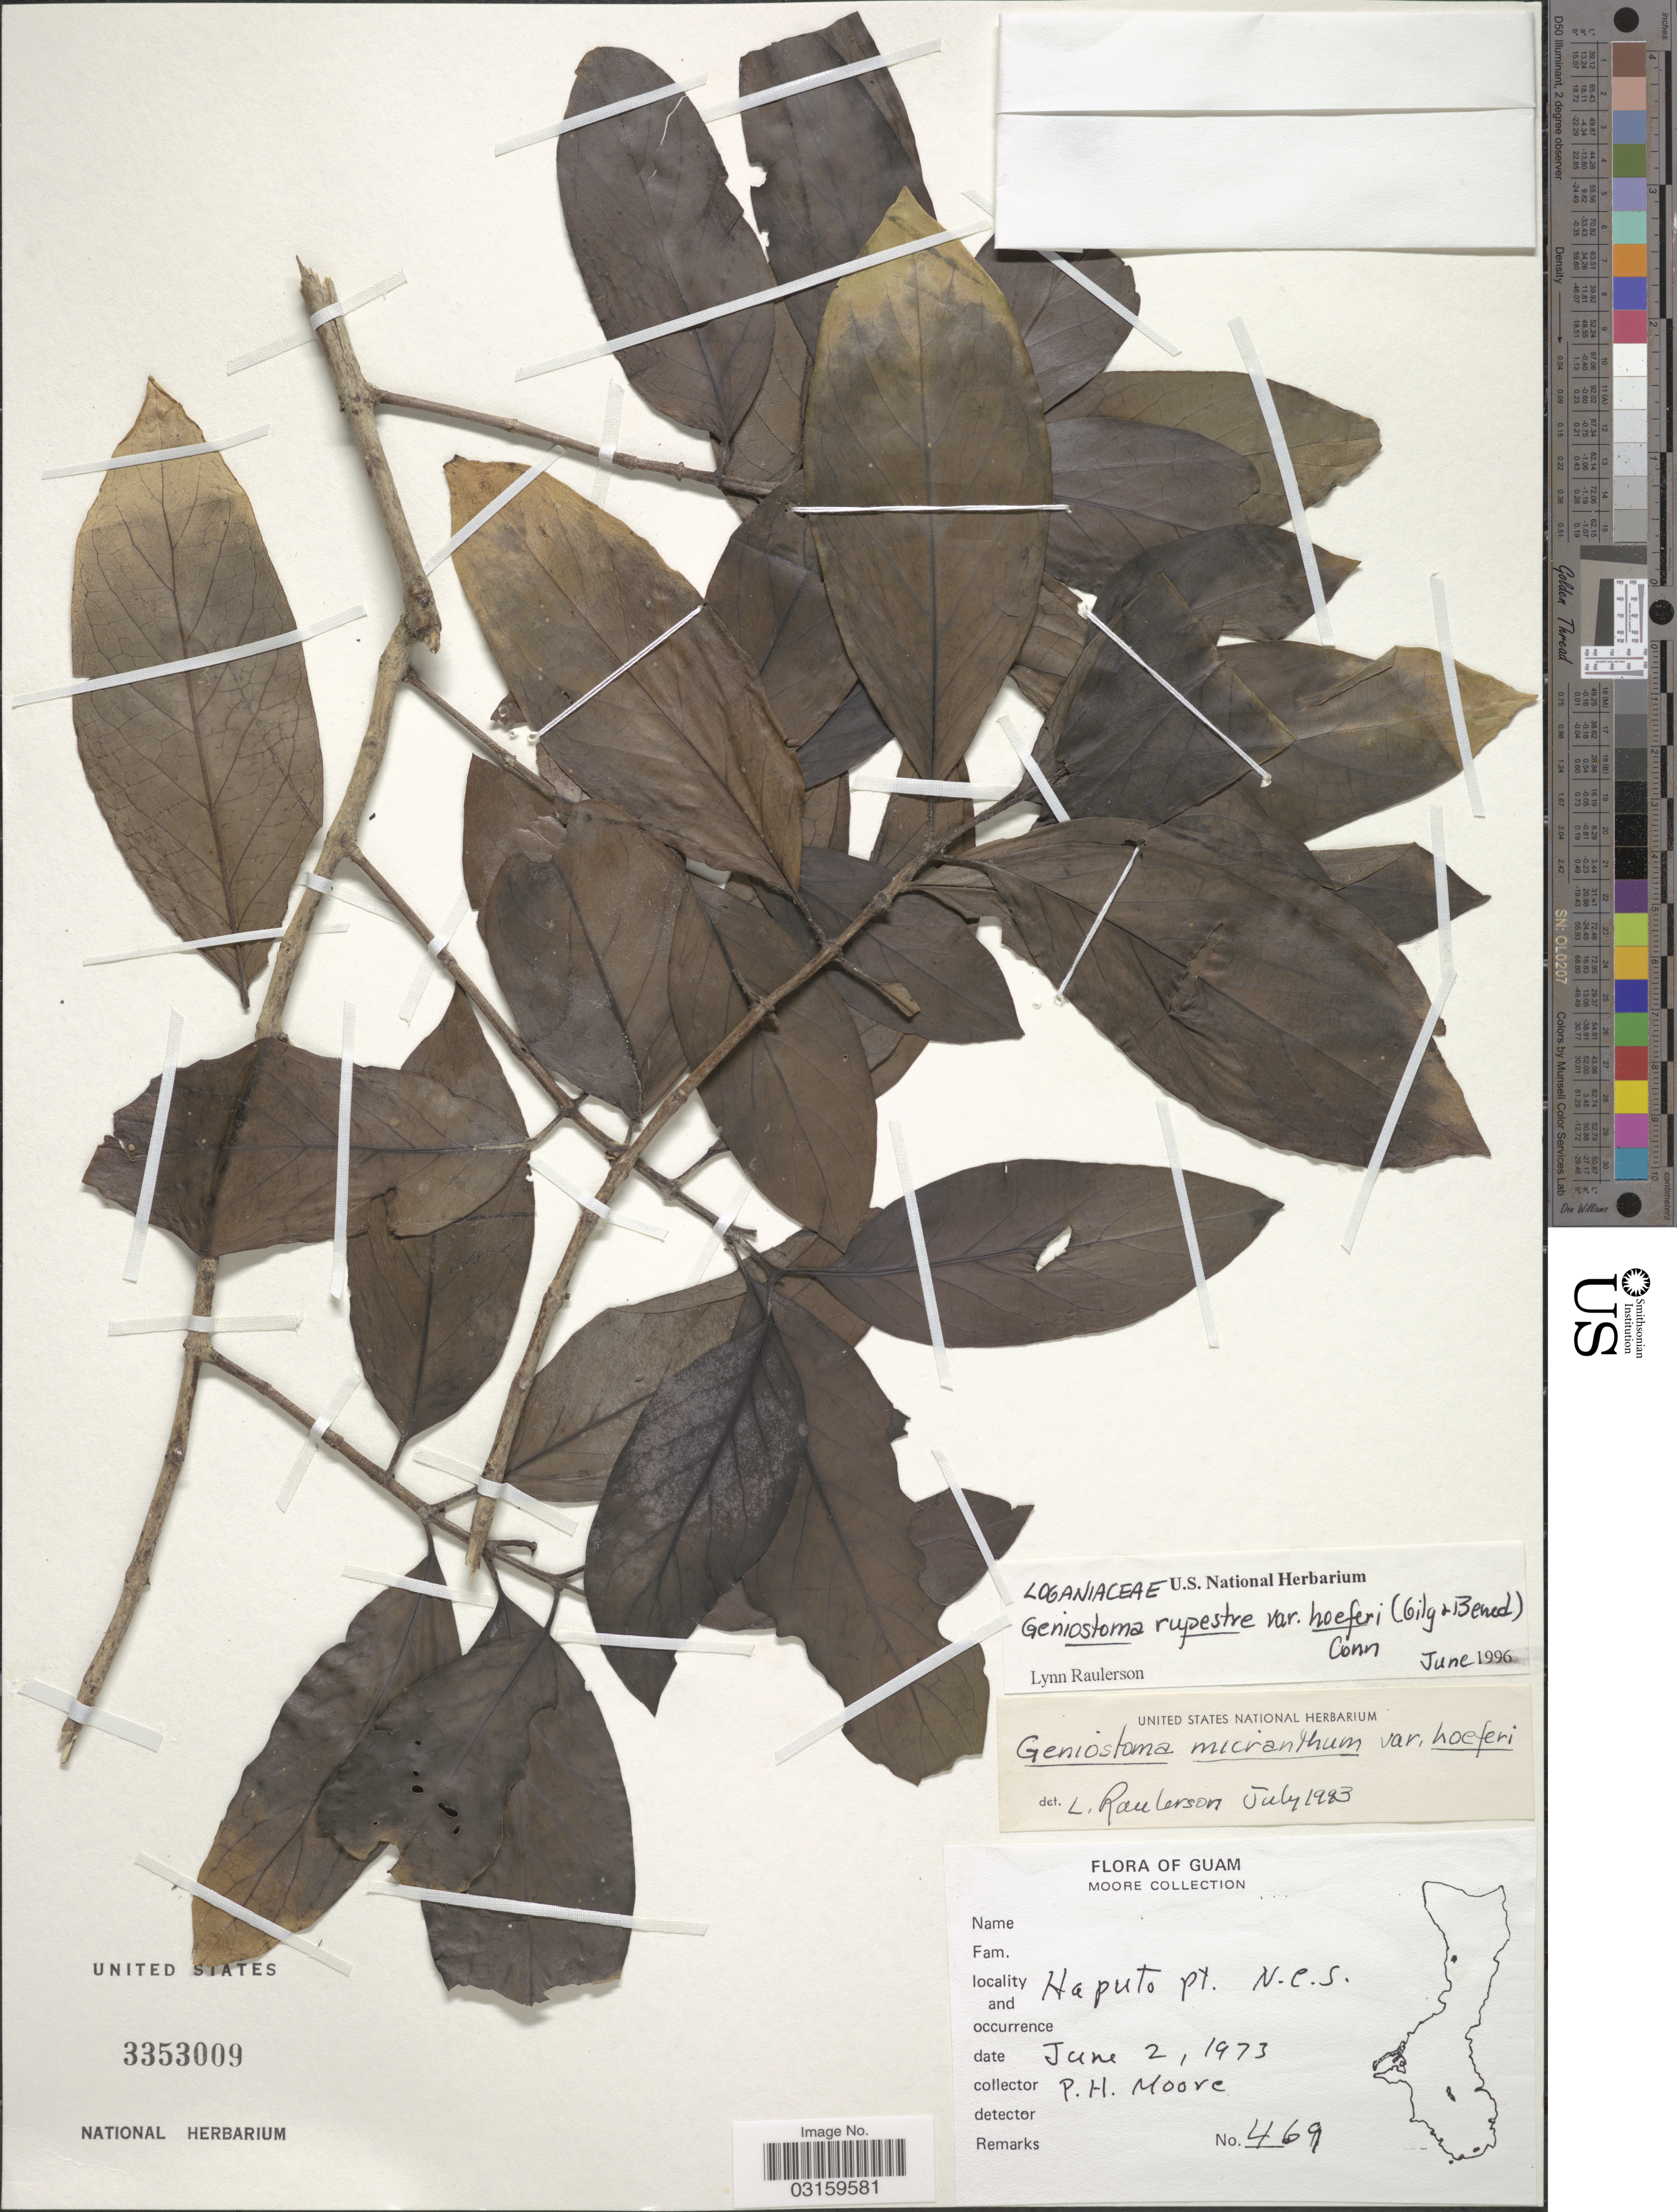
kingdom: Plantae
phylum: Tracheophyta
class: Magnoliopsida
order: Gentianales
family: Loganiaceae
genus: Geniostoma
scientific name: Geniostoma rupestre var. hoeferi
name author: (Gilg & Benedict) B.J. Conn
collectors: P. H. Moore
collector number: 469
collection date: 1973-06-02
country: Guam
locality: Haputo Pt. N.C.S.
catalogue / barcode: US 3353009